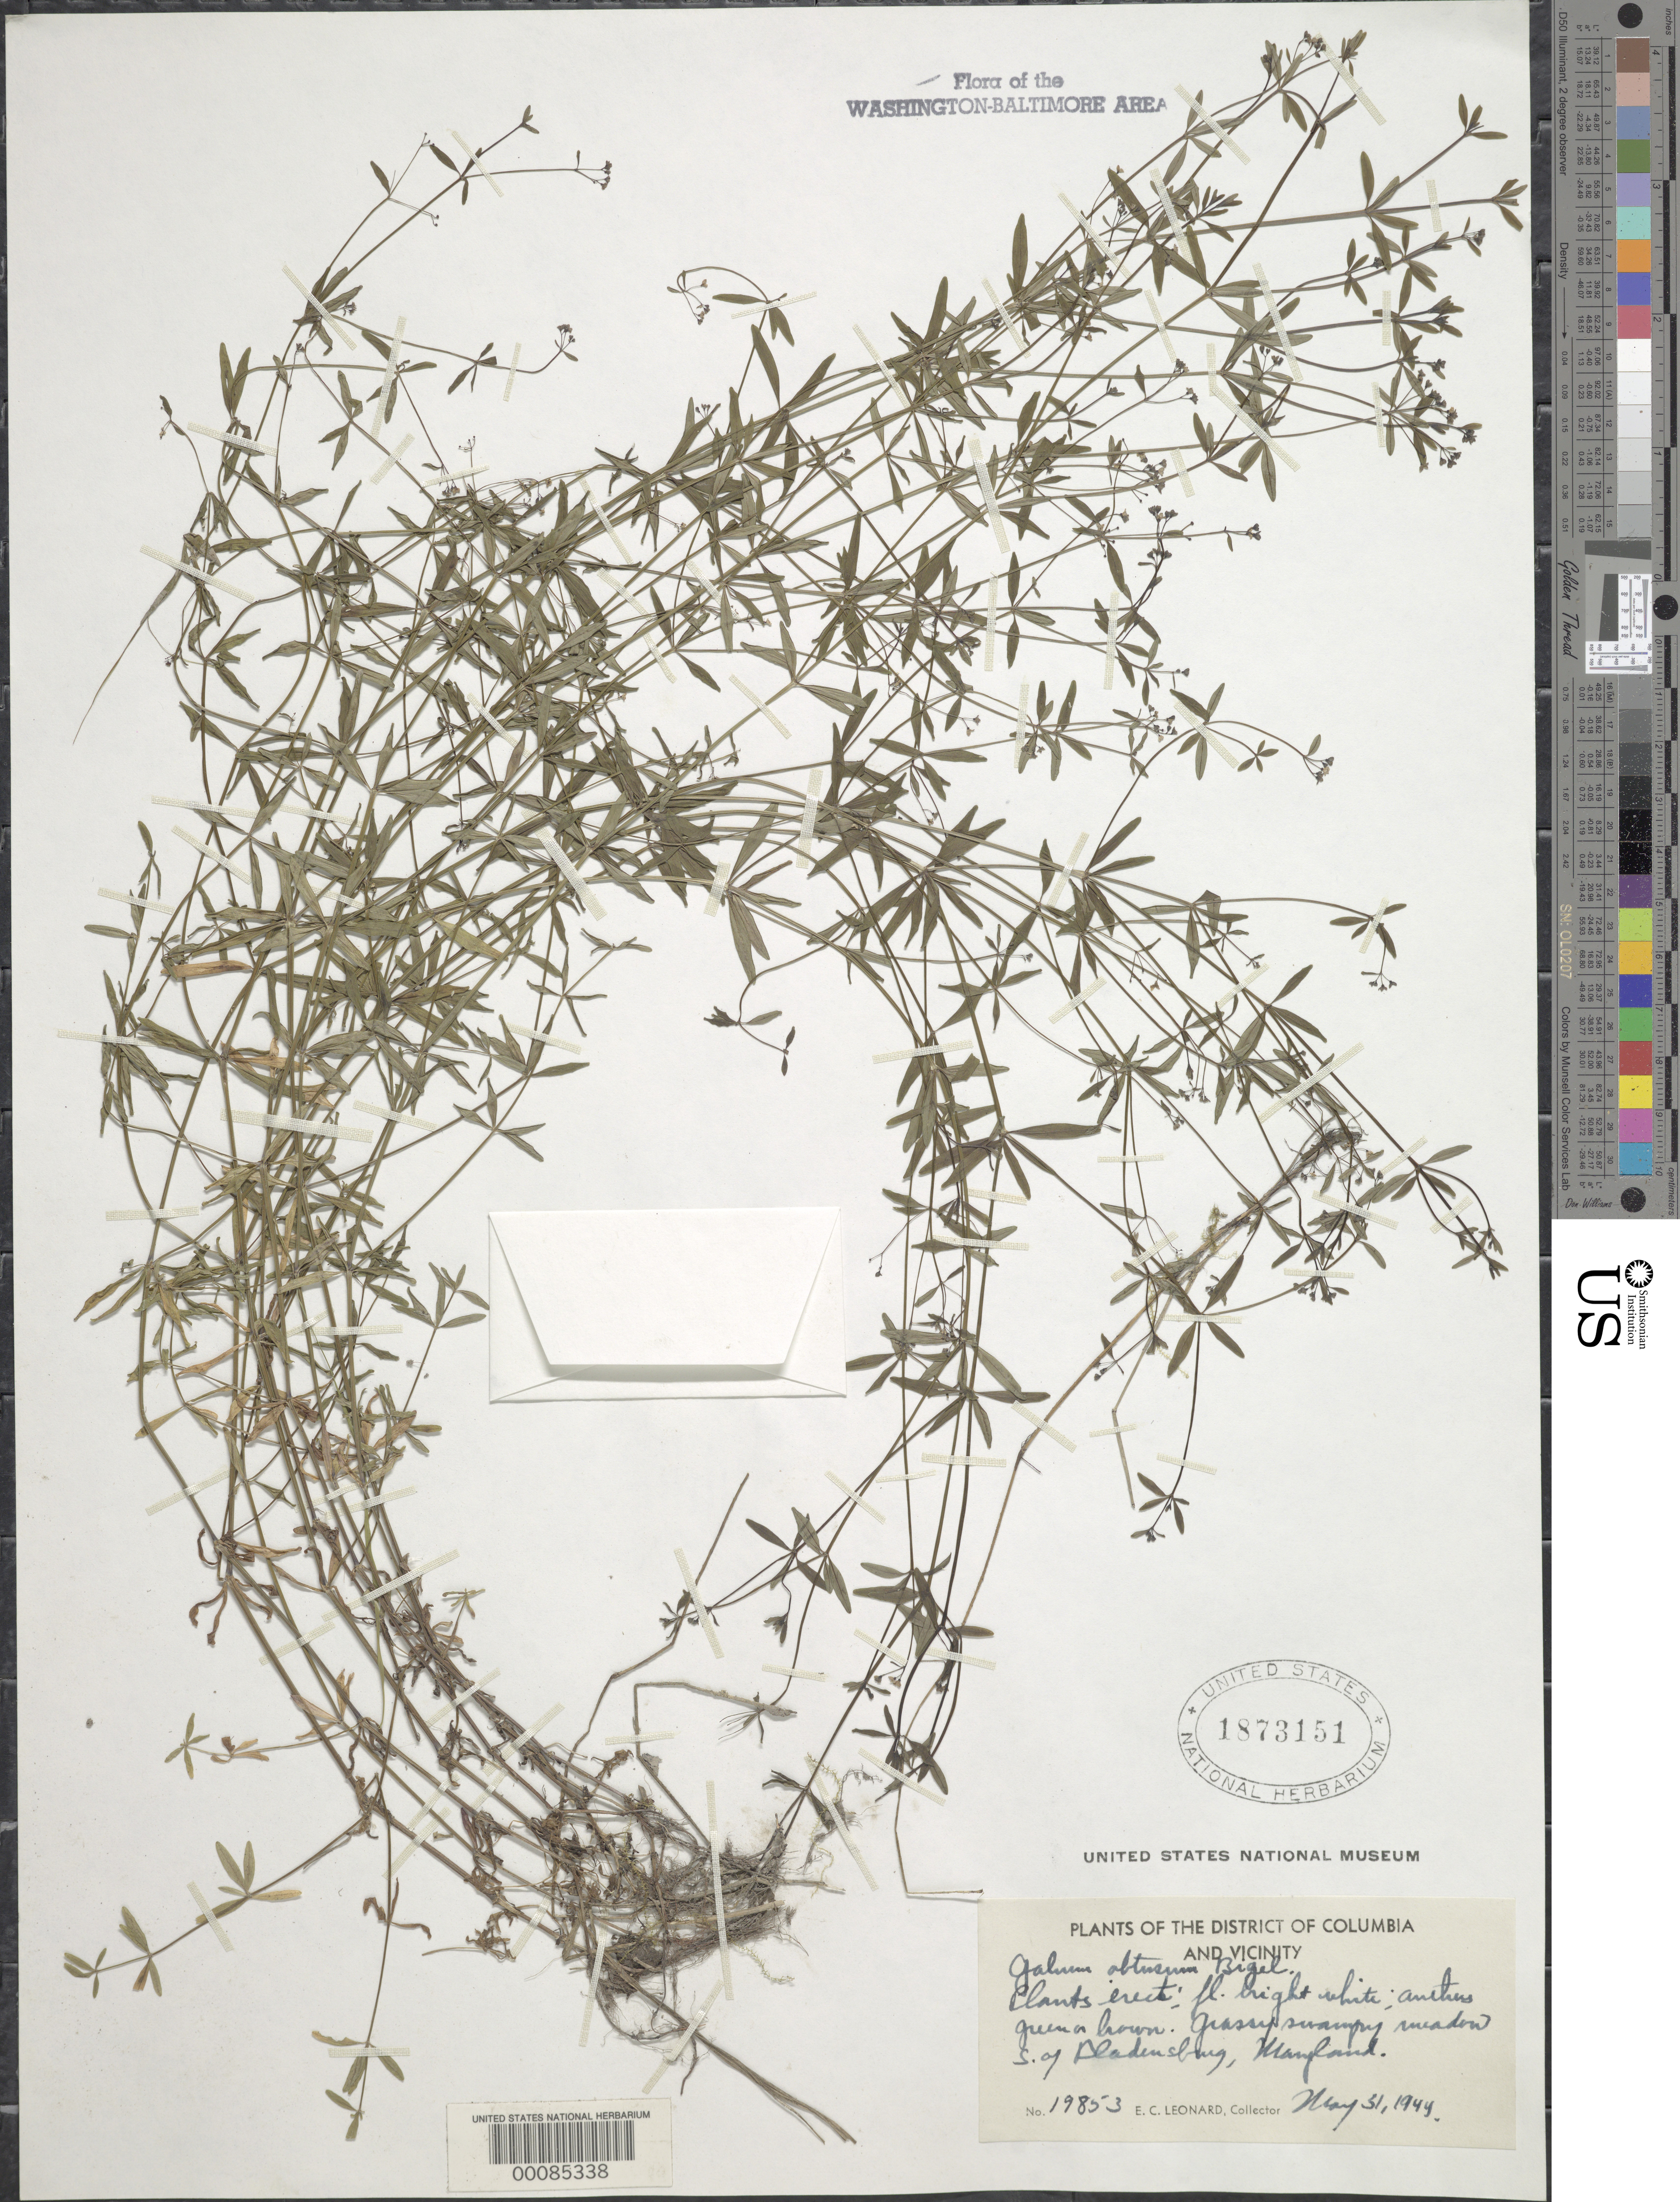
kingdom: Plantae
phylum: Tracheophyta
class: Magnoliopsida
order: Gentianales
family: Rubiaceae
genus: Galium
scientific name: Galium obtusum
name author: Bigelow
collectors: E. C. Leonard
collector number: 19853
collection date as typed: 31 May 1944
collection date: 1944-05-31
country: United States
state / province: Maryland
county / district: Prince George's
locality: South of Bladensburg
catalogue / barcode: US 1873151